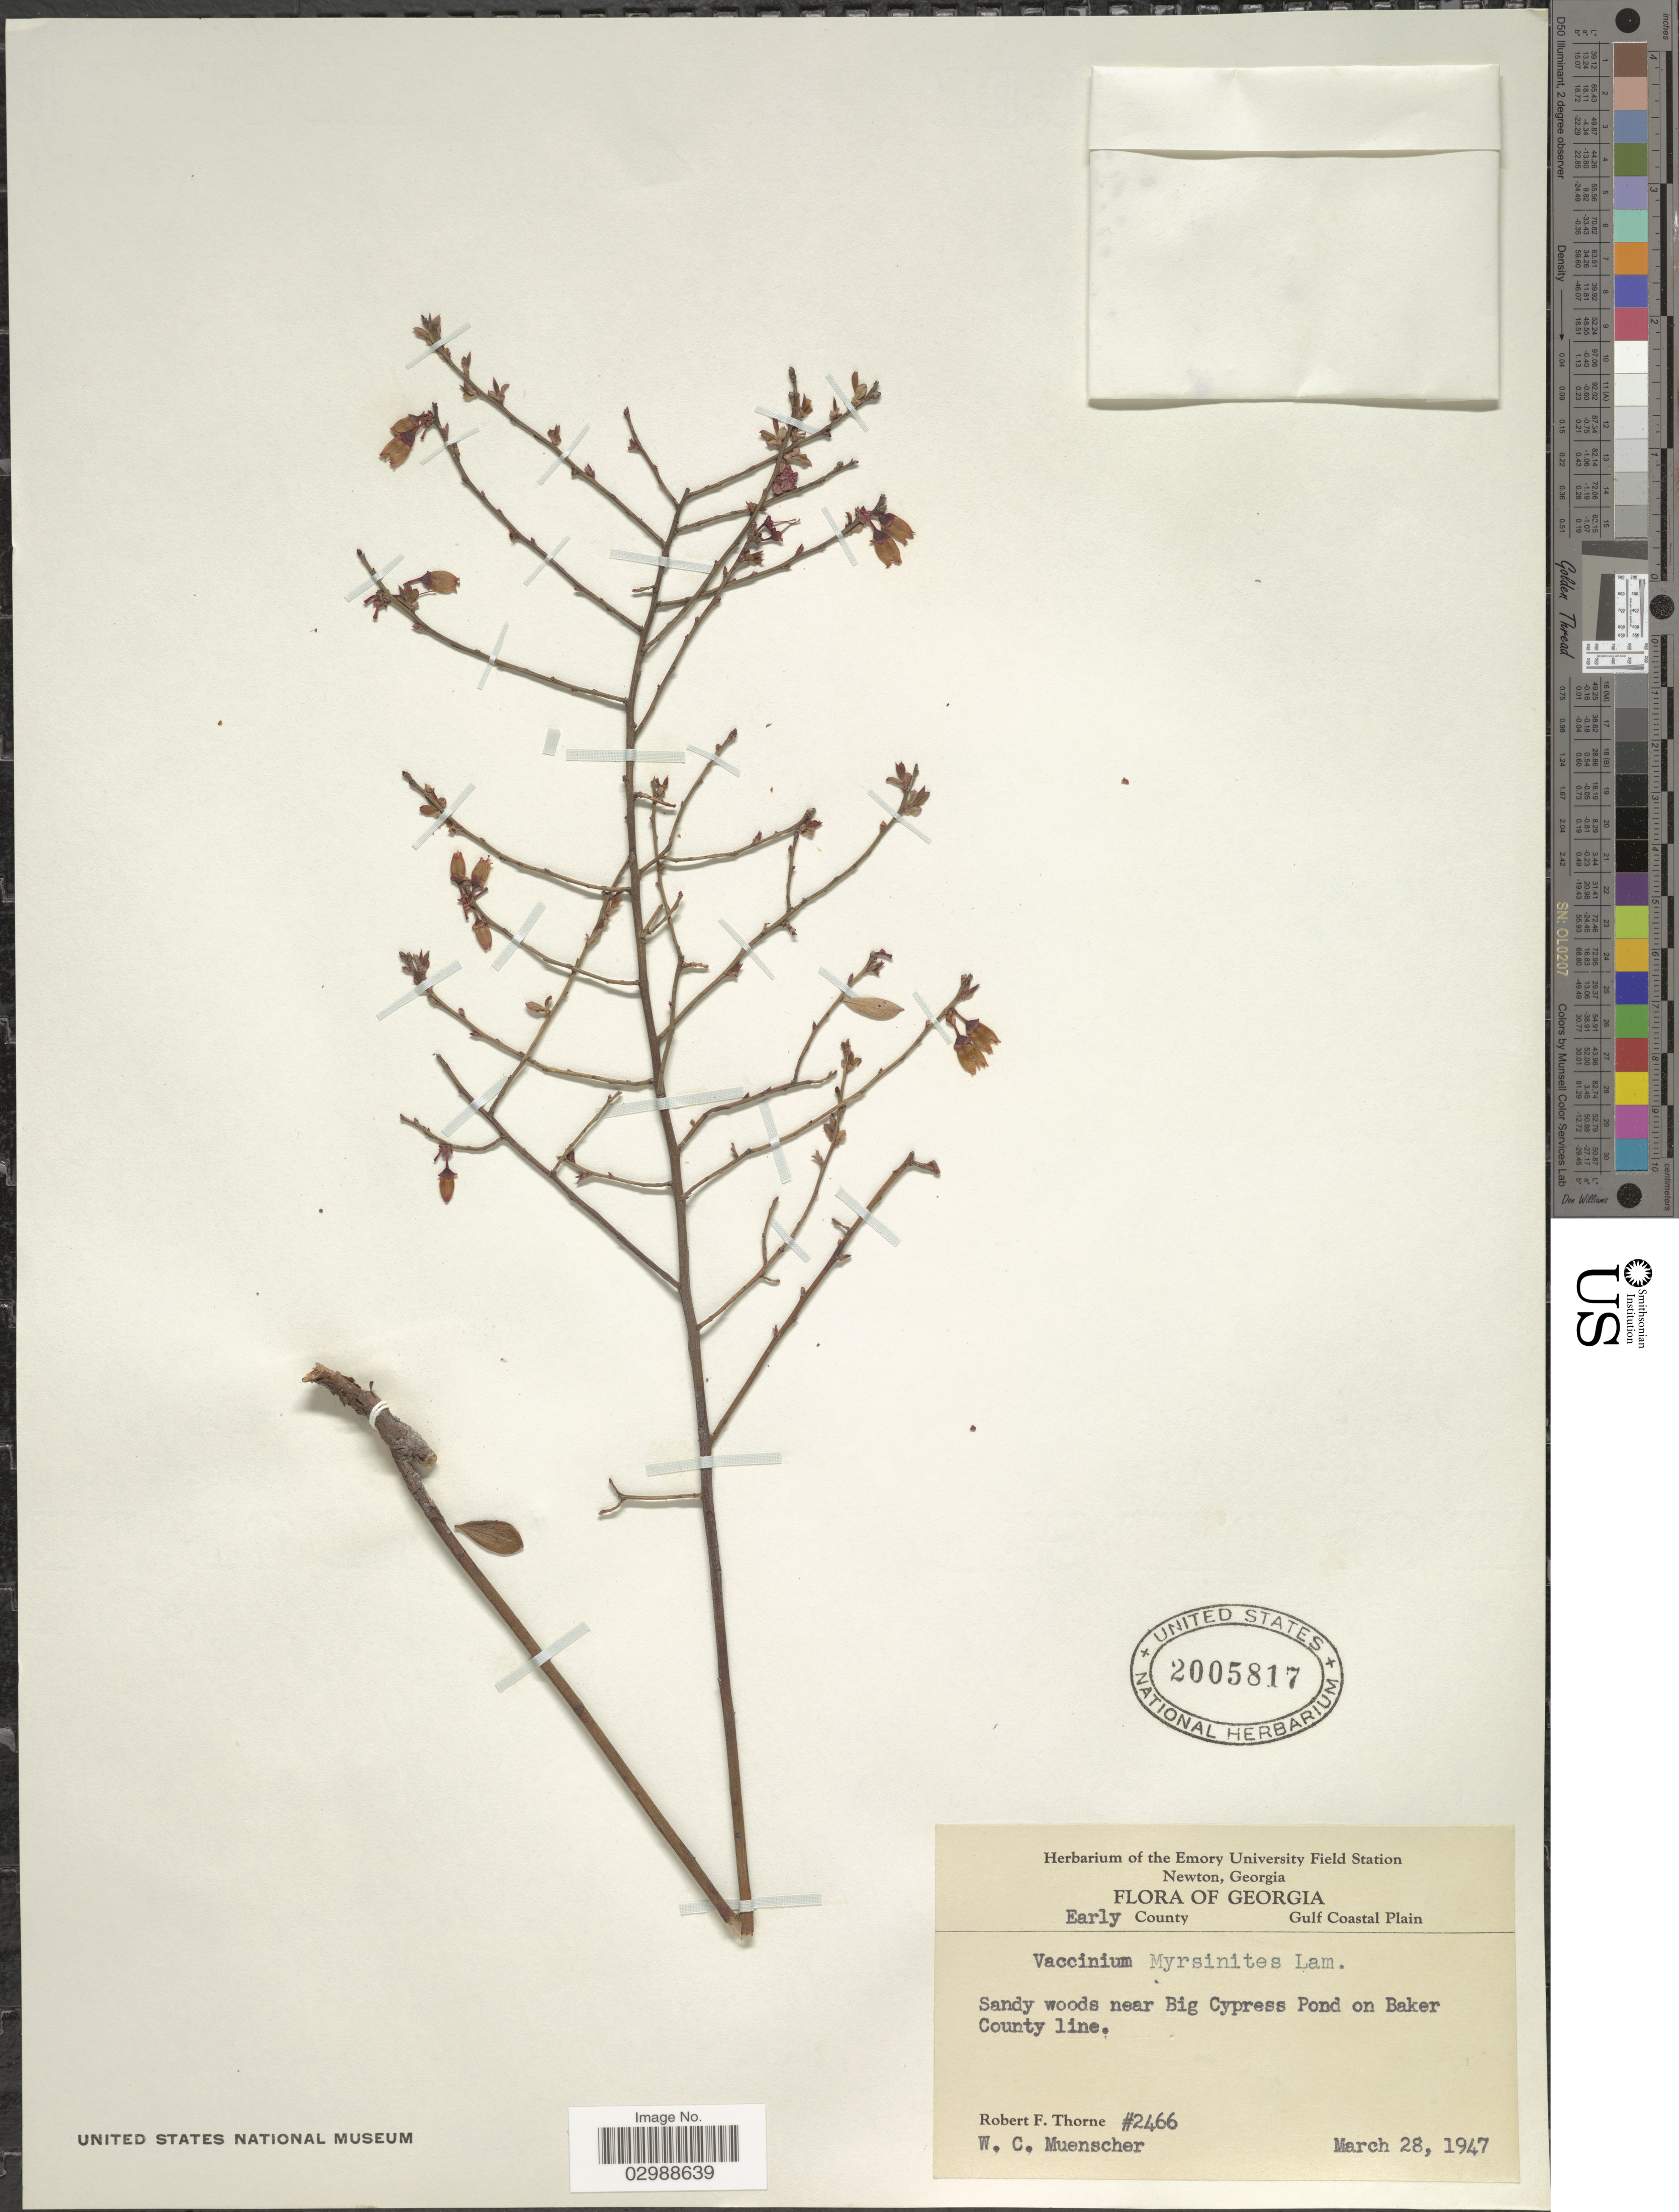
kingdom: Plantae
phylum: Tracheophyta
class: Magnoliopsida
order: Ericales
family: Ericaceae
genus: Vaccinium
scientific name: Vaccinium myrsinites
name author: Lam.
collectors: R. F. Thorne & W. Muenscher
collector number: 2466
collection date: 1947-03-28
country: United States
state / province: Georgia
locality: Early County. Gulf Coastal Plain. Near Big Cypress Pond on Baker County line.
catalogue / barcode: US 2005817